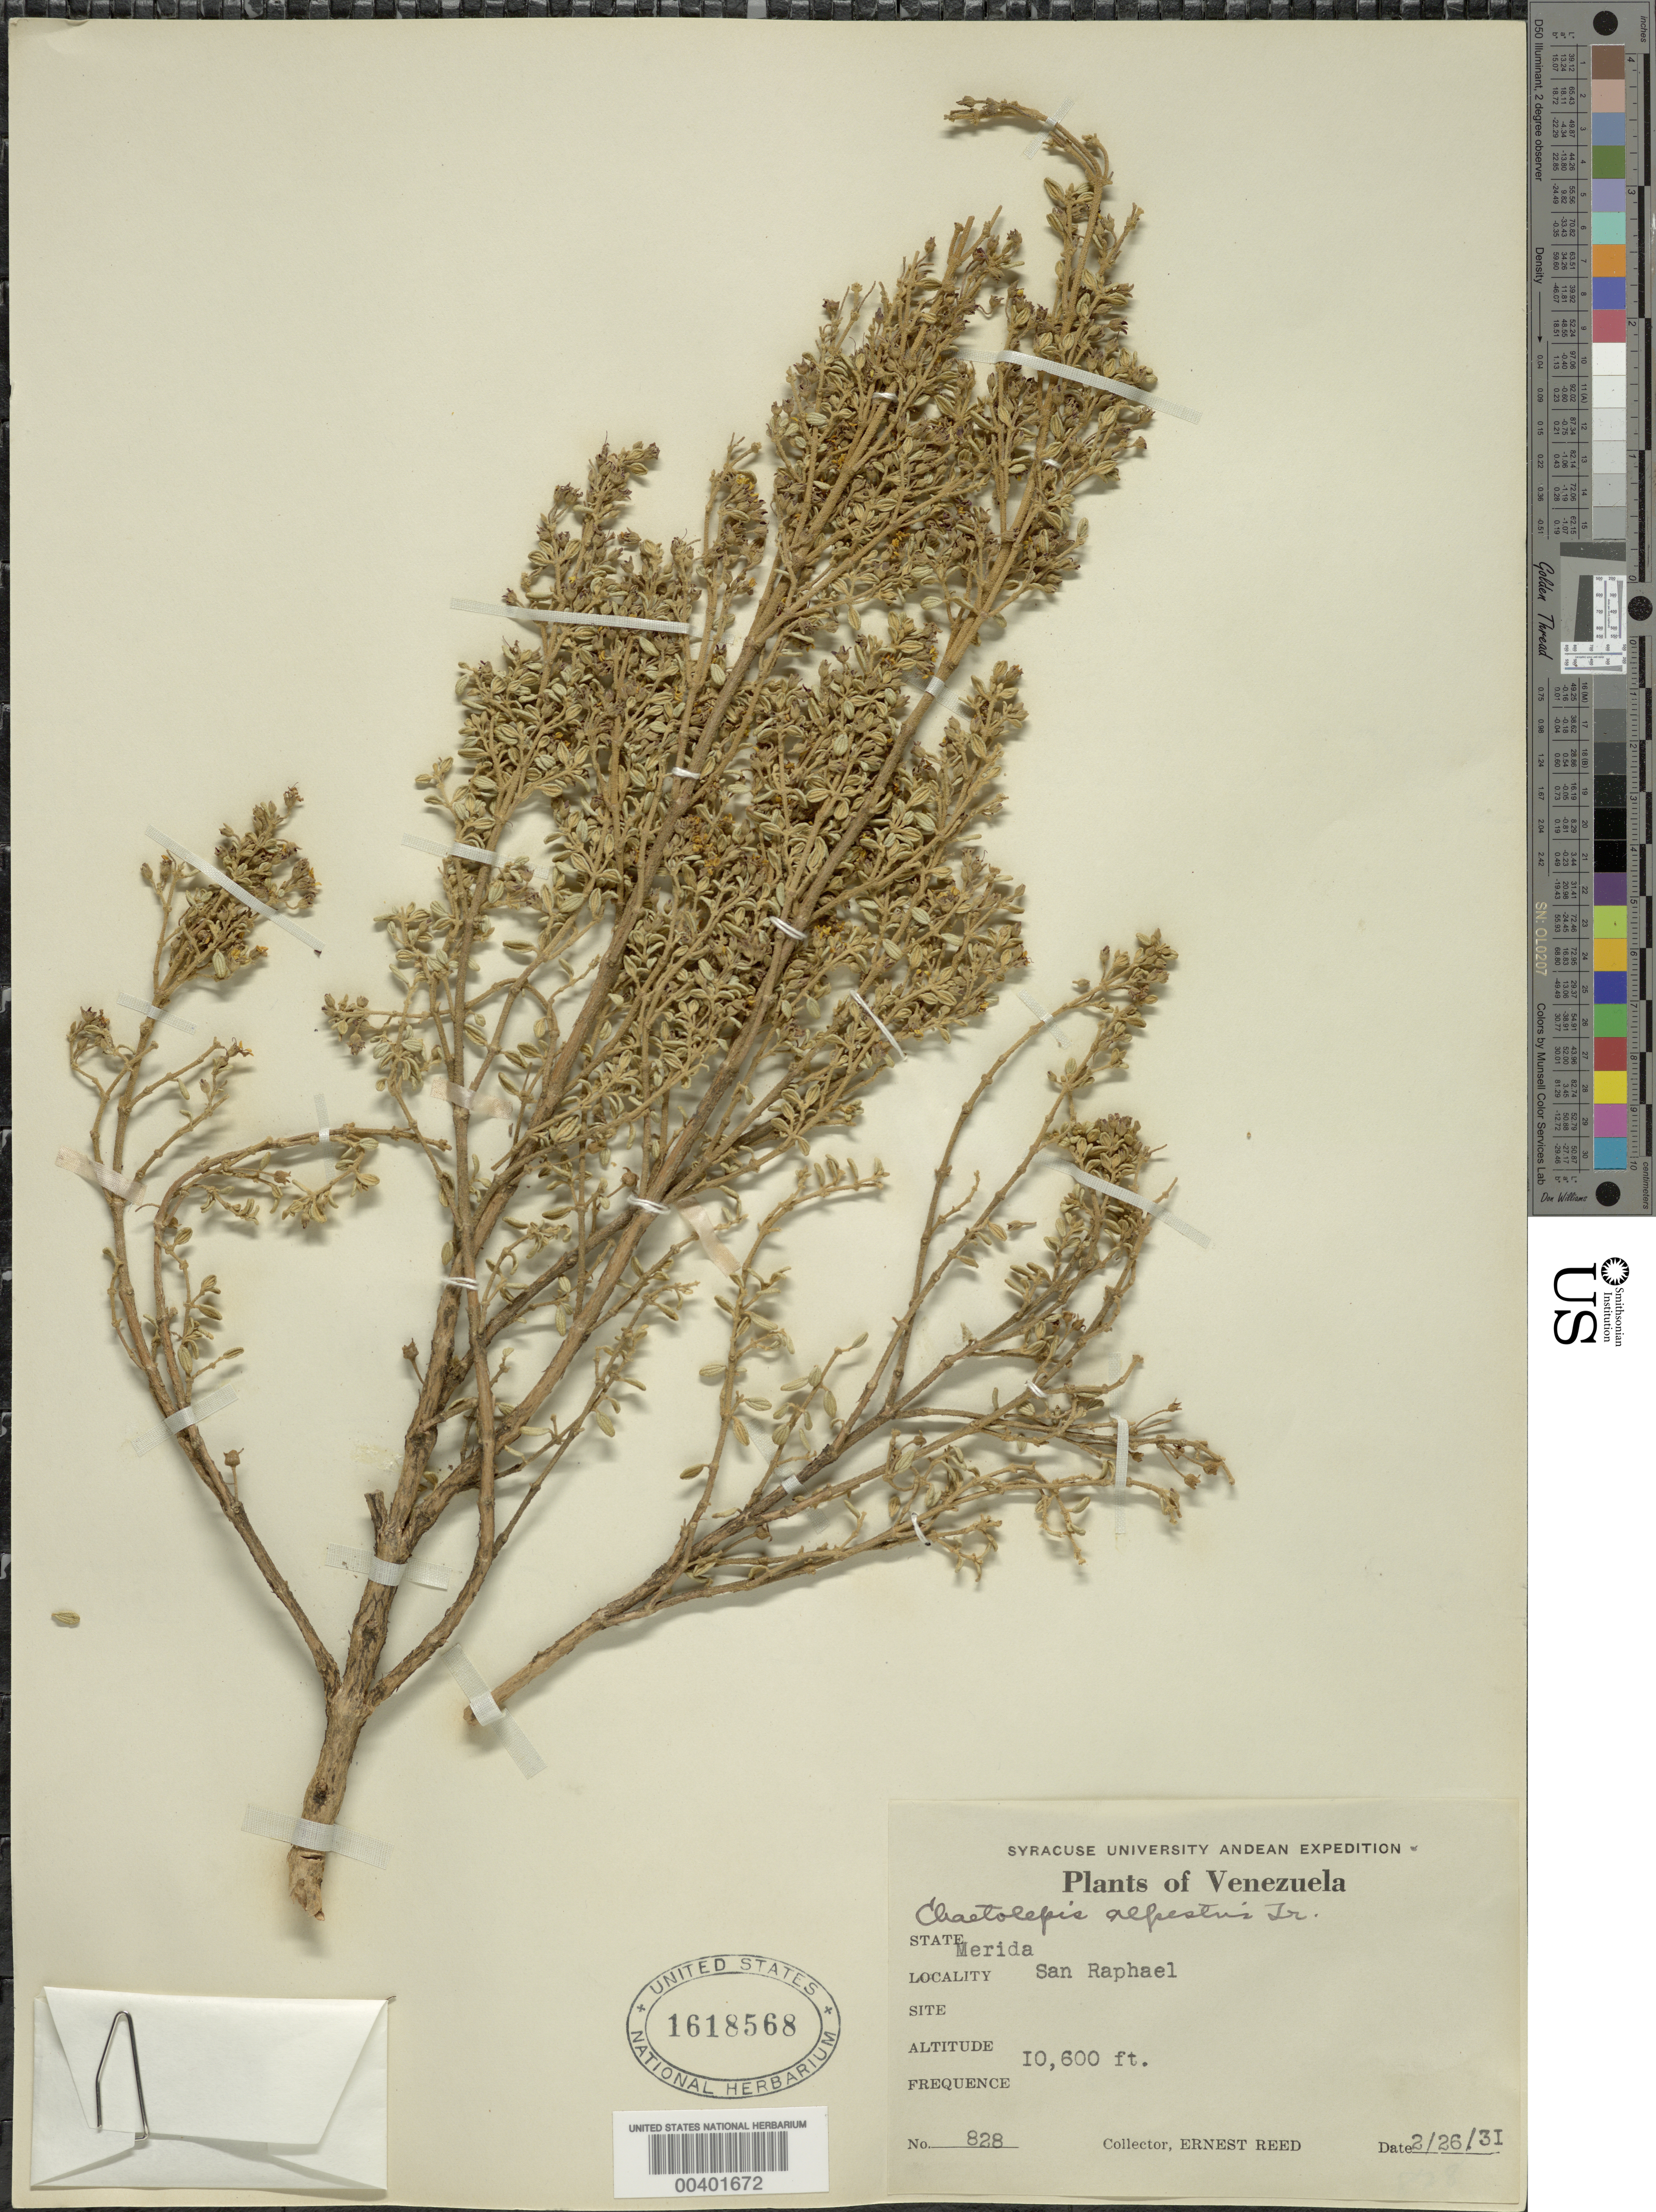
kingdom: Plantae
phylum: Tracheophyta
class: Magnoliopsida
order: Myrtales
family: Melastomataceae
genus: Chaetolepis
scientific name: Chaetolepis alpestris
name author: (H. Karst.) Triana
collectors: E. Reed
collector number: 828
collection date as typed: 26 Feb 1931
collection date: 1931-02-26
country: Venezuela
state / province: Mérida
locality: San Raphael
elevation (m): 3230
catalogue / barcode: US 1618568